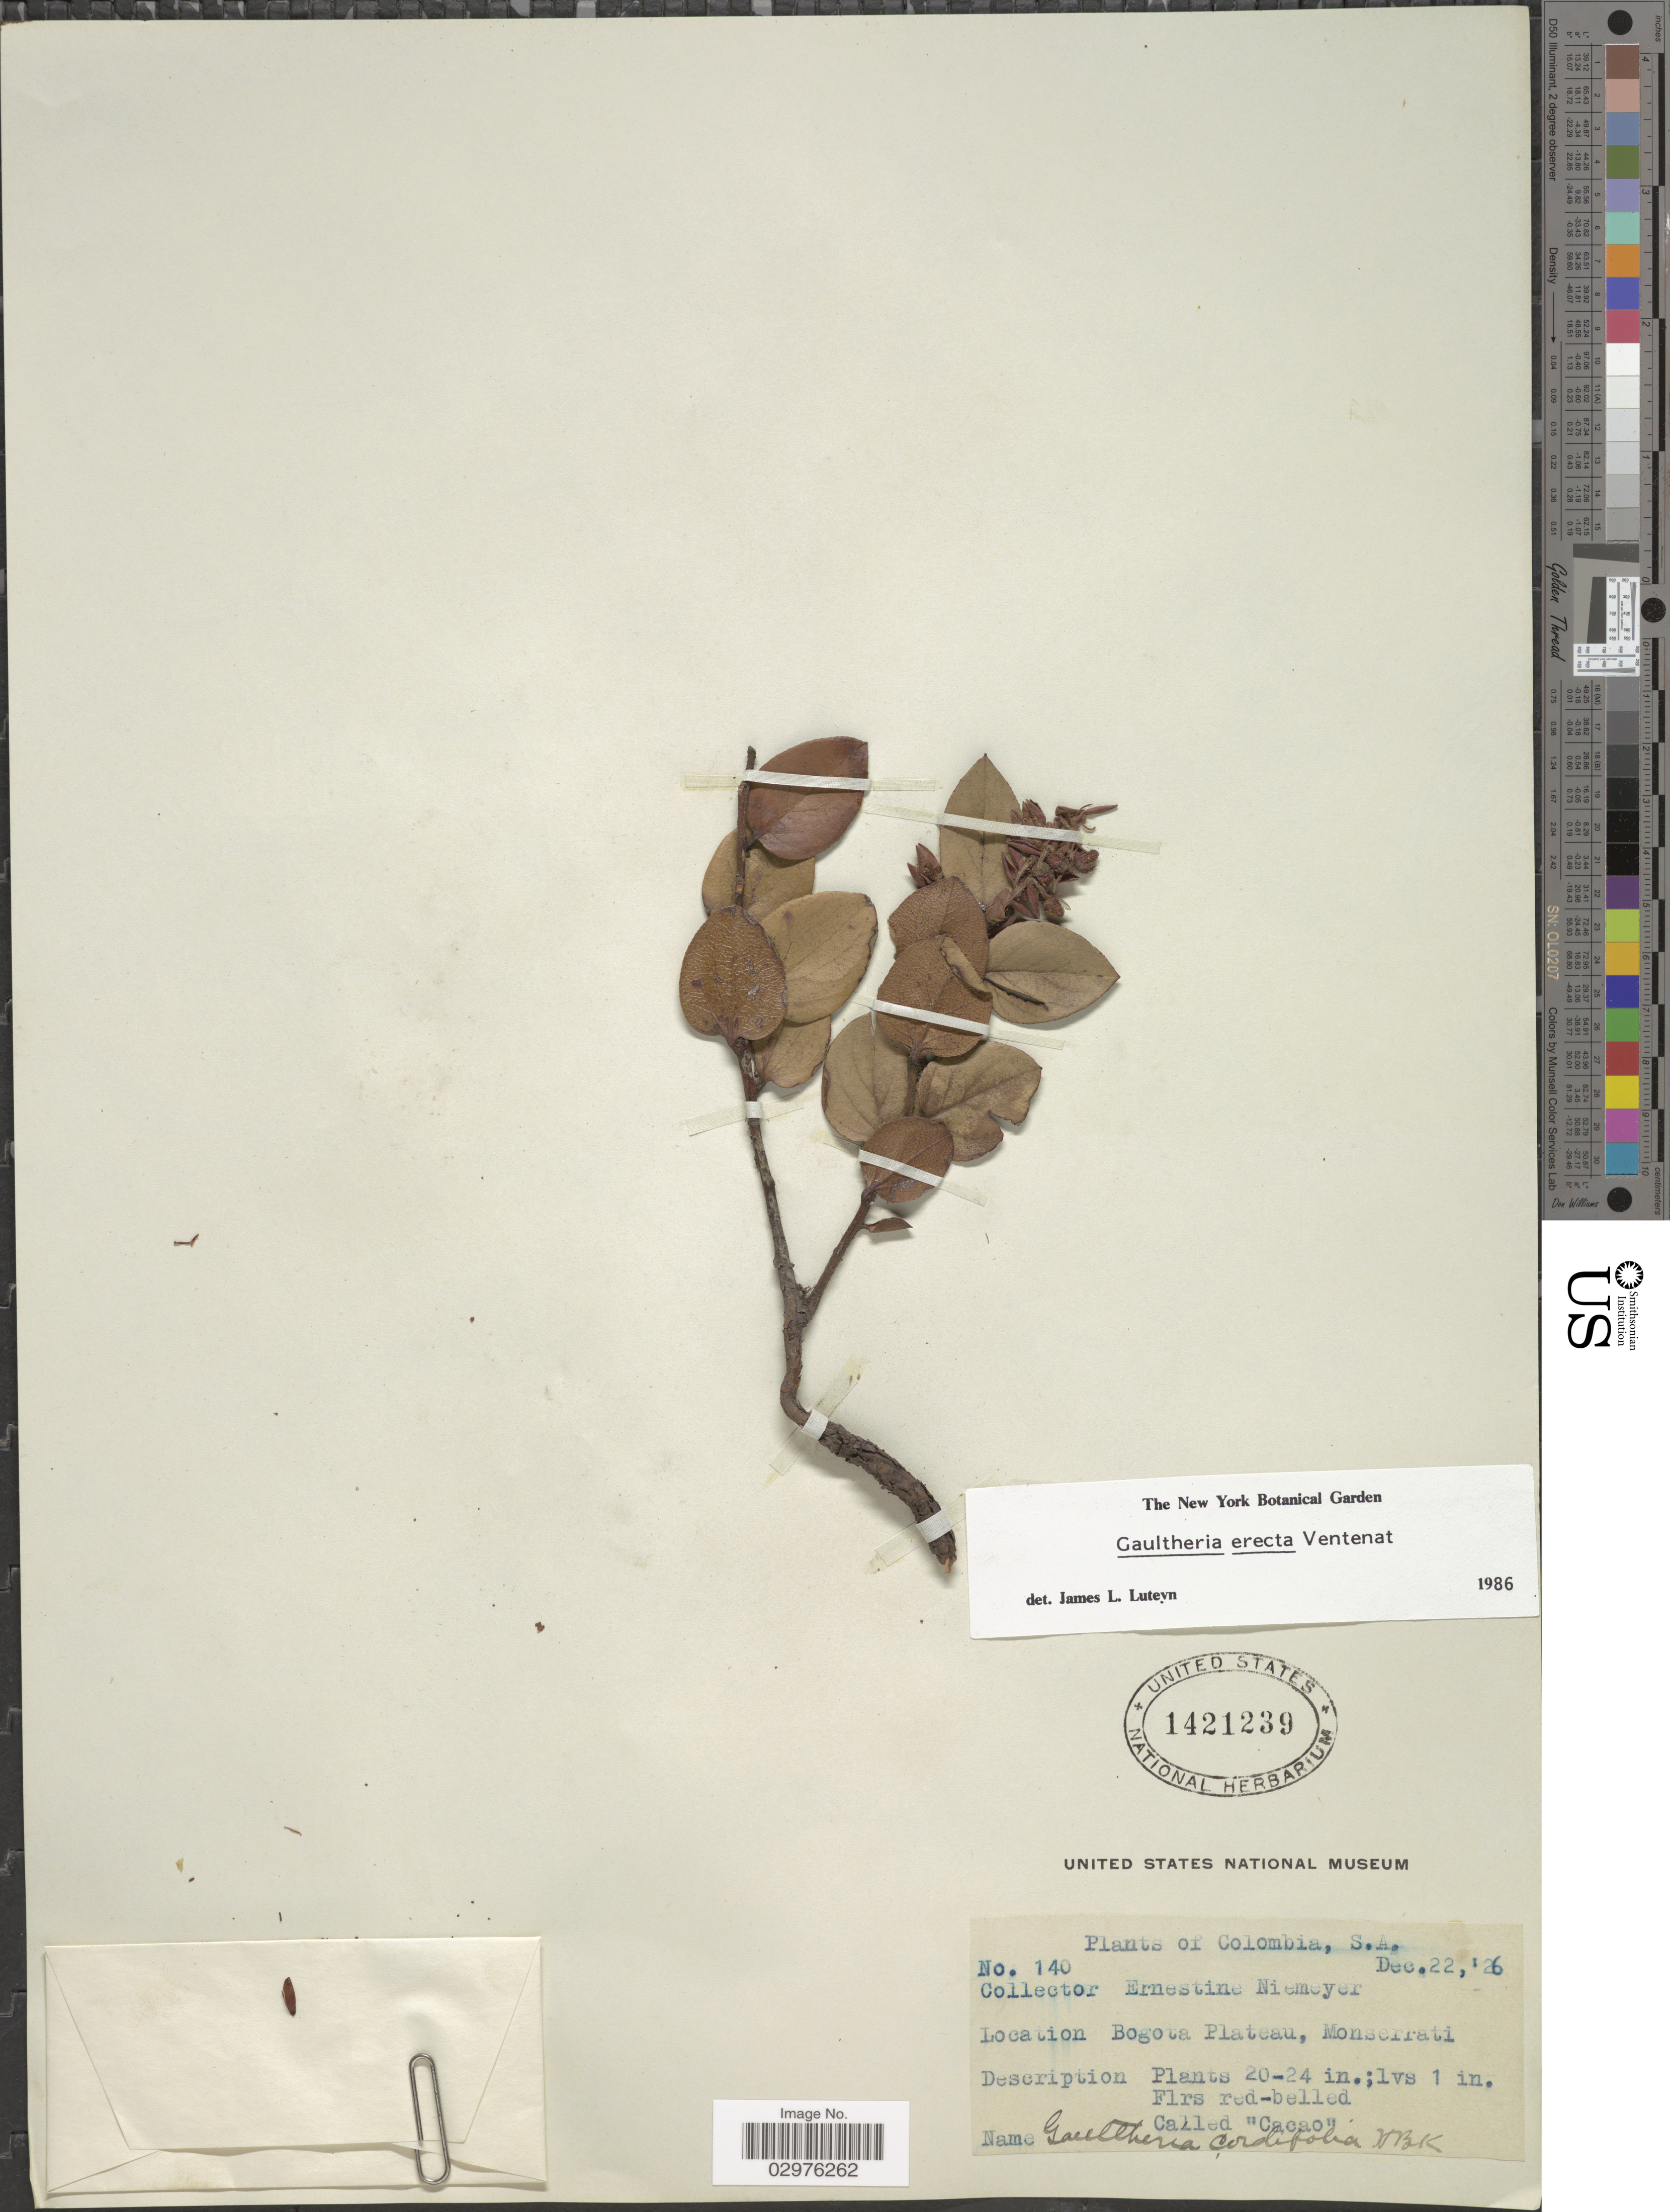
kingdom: Plantae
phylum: Tracheophyta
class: Magnoliopsida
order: Ericales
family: Ericaceae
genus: Gaultheria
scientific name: Gaultheria erecta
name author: Vent.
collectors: E. H. Niemeyer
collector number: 140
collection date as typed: Transcribed d/m/y: 22/12/26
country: Colombia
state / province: Bogota D.C.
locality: Bogota Plateau, Monserrati.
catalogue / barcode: US 1421239